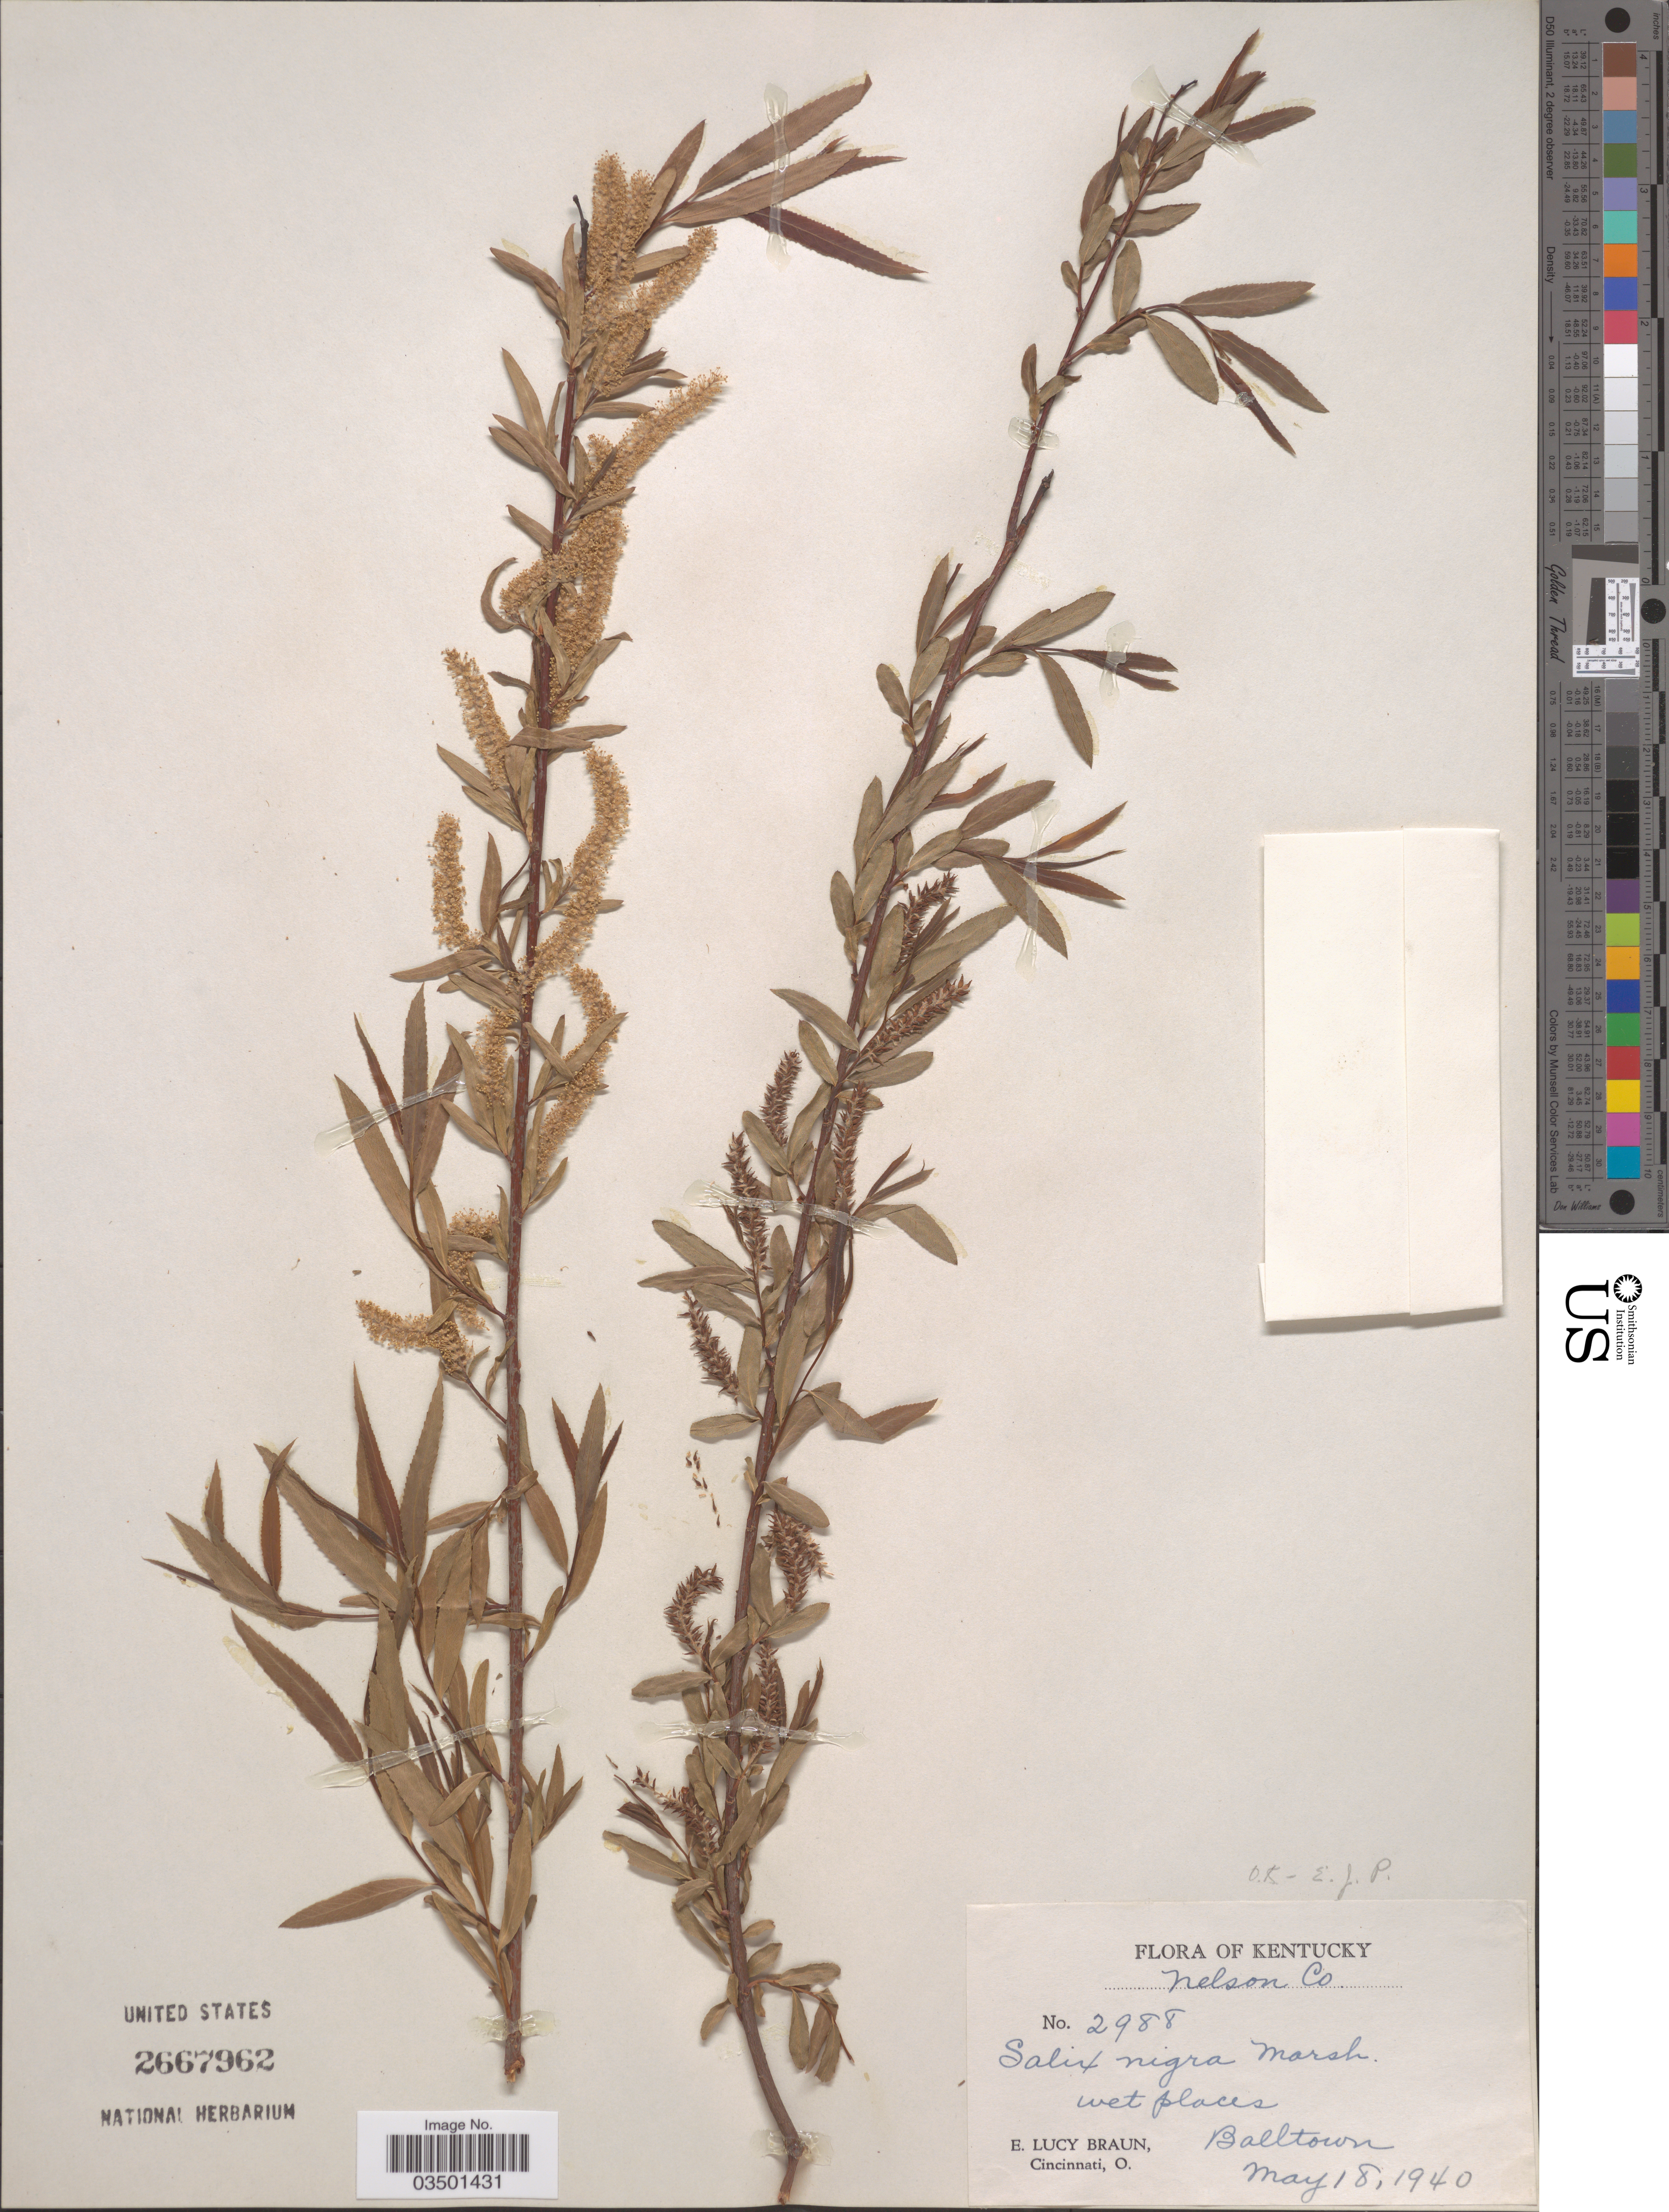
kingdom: Plantae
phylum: Tracheophyta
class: Magnoliopsida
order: Malpighiales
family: Salicaceae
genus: Salix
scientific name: Salix nigra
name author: Marshall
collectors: E. L. Braun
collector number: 2988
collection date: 1940-05-18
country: United States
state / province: Kentucky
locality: Nelson Co. Balltown.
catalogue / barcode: US 2667962